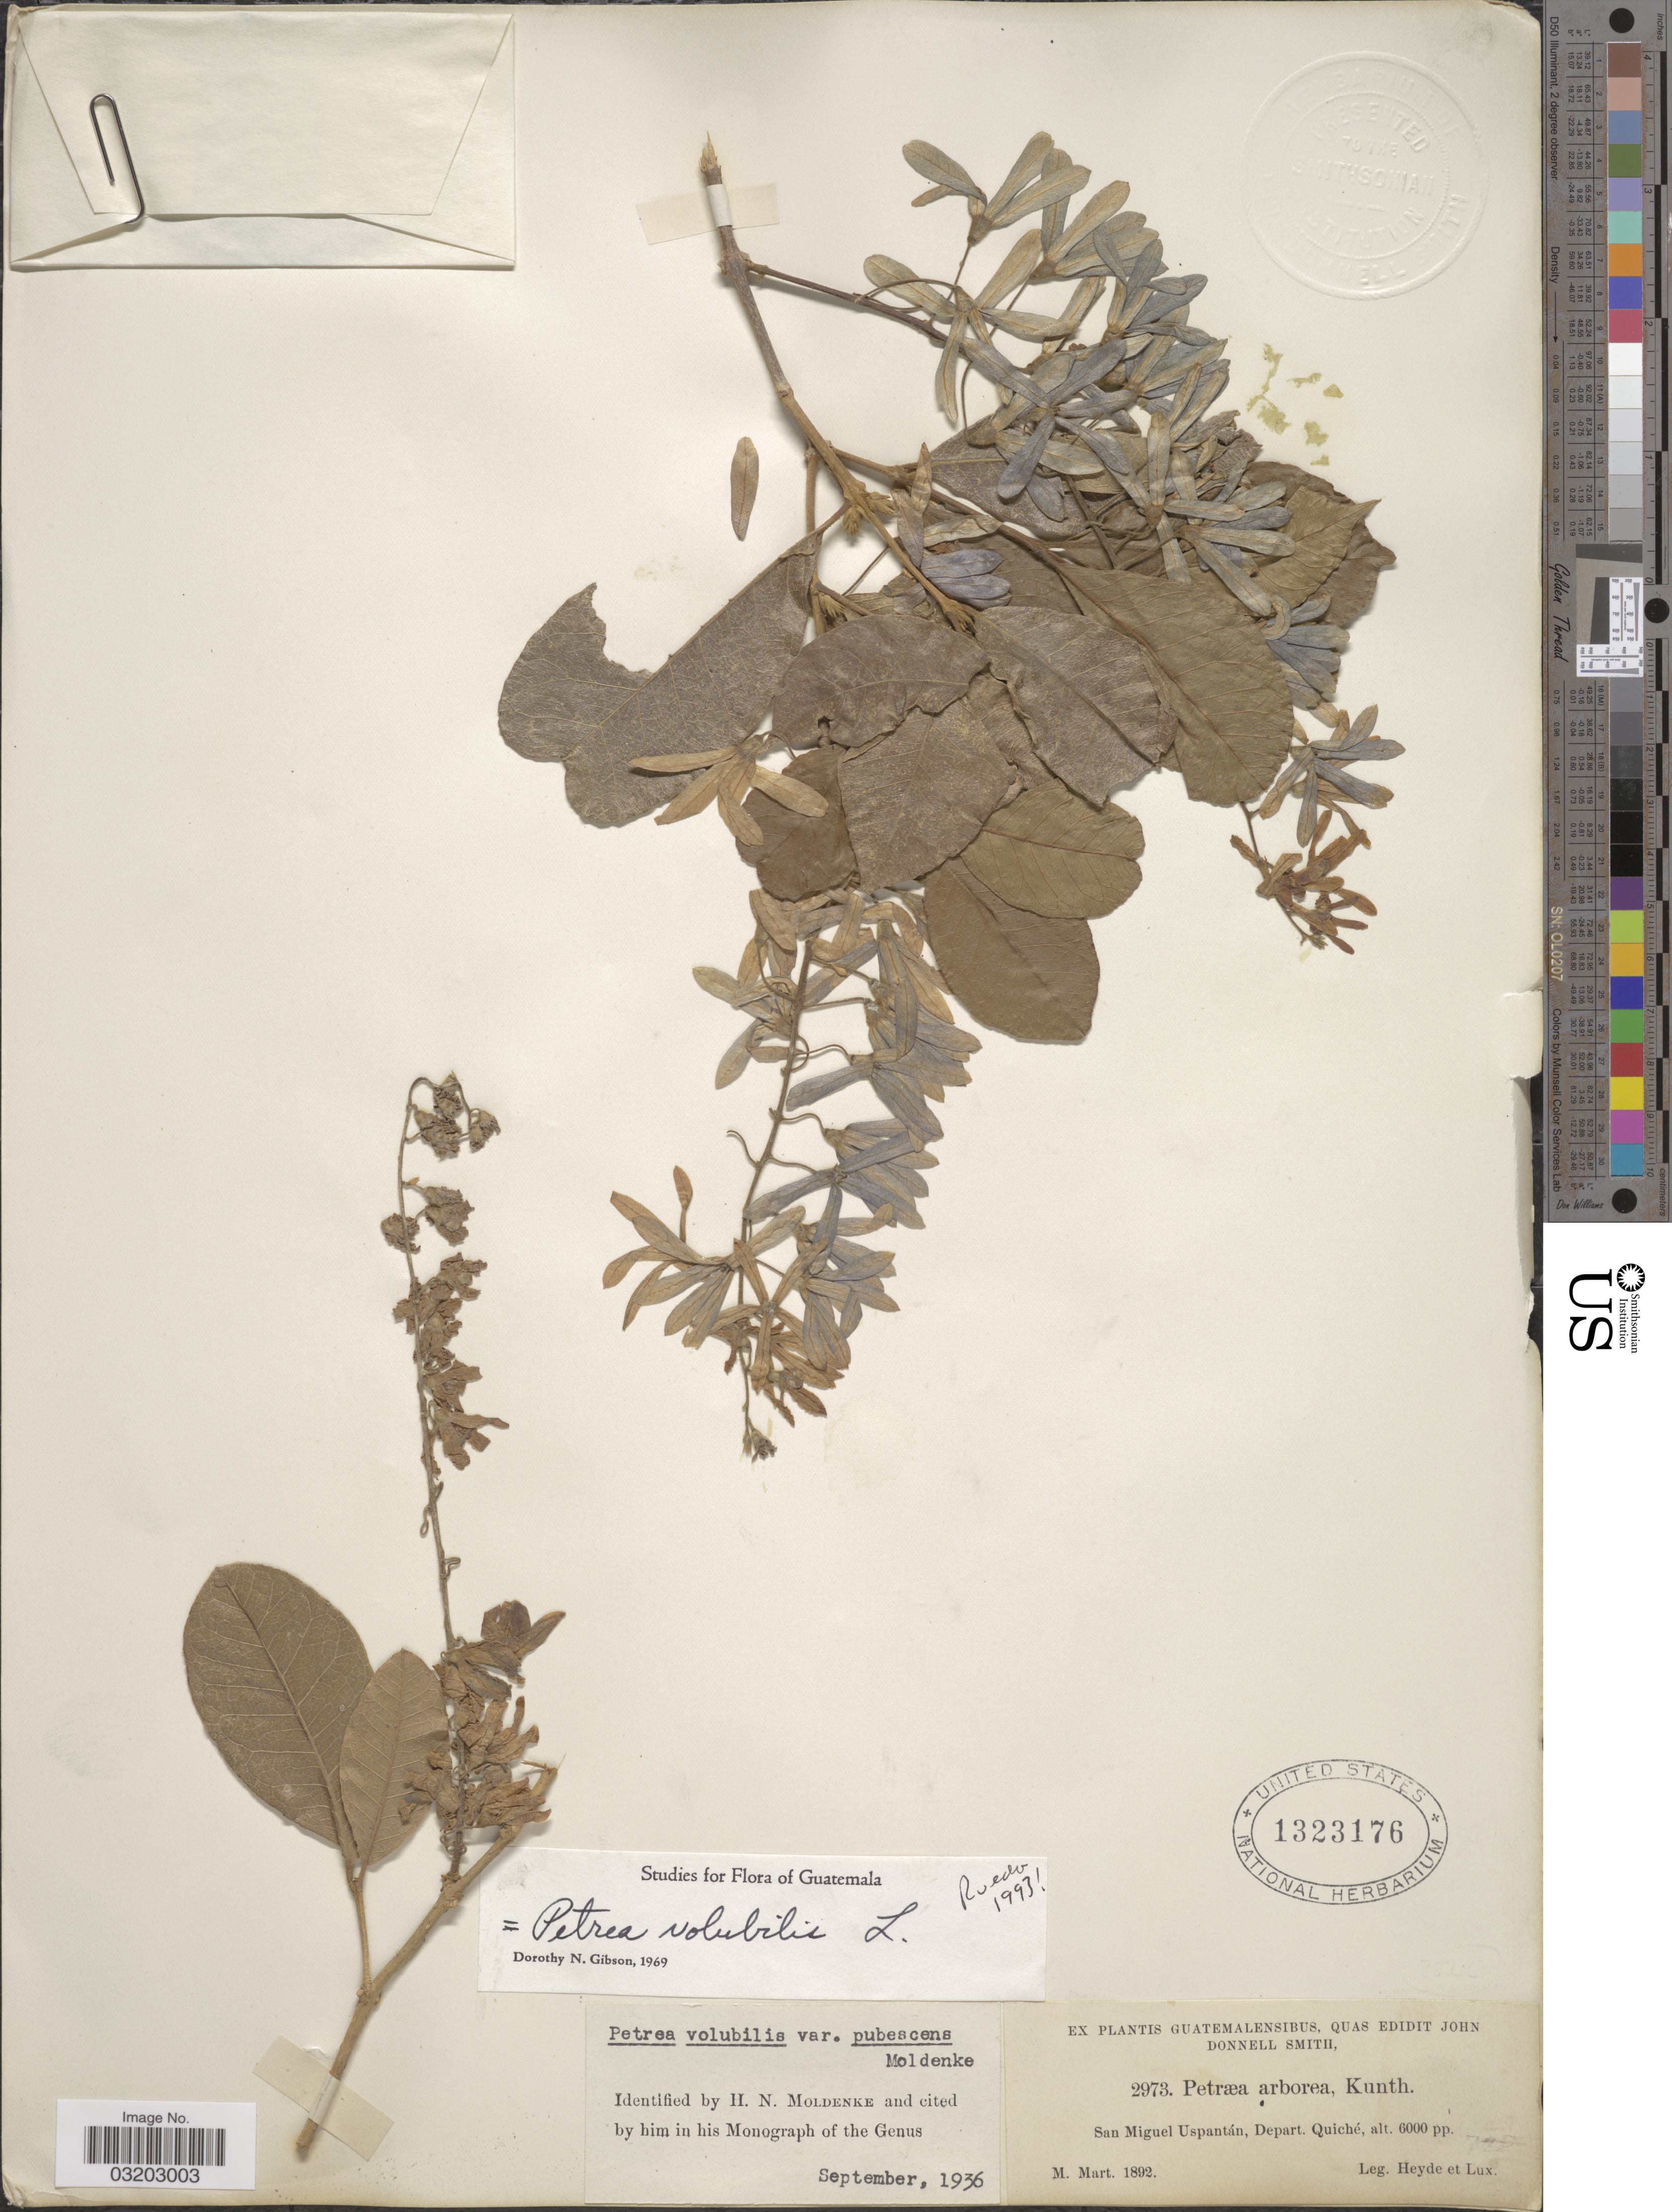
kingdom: Plantae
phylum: Tracheophyta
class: Magnoliopsida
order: Lamiales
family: Verbenaceae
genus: Petrea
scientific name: Petrea volubilis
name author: L.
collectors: J. Donnell Smith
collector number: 2973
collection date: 1892-03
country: Guatemala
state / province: El Quiché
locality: San Miguel Uspantán, Depart. Quiché.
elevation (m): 1829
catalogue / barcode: US 1323176